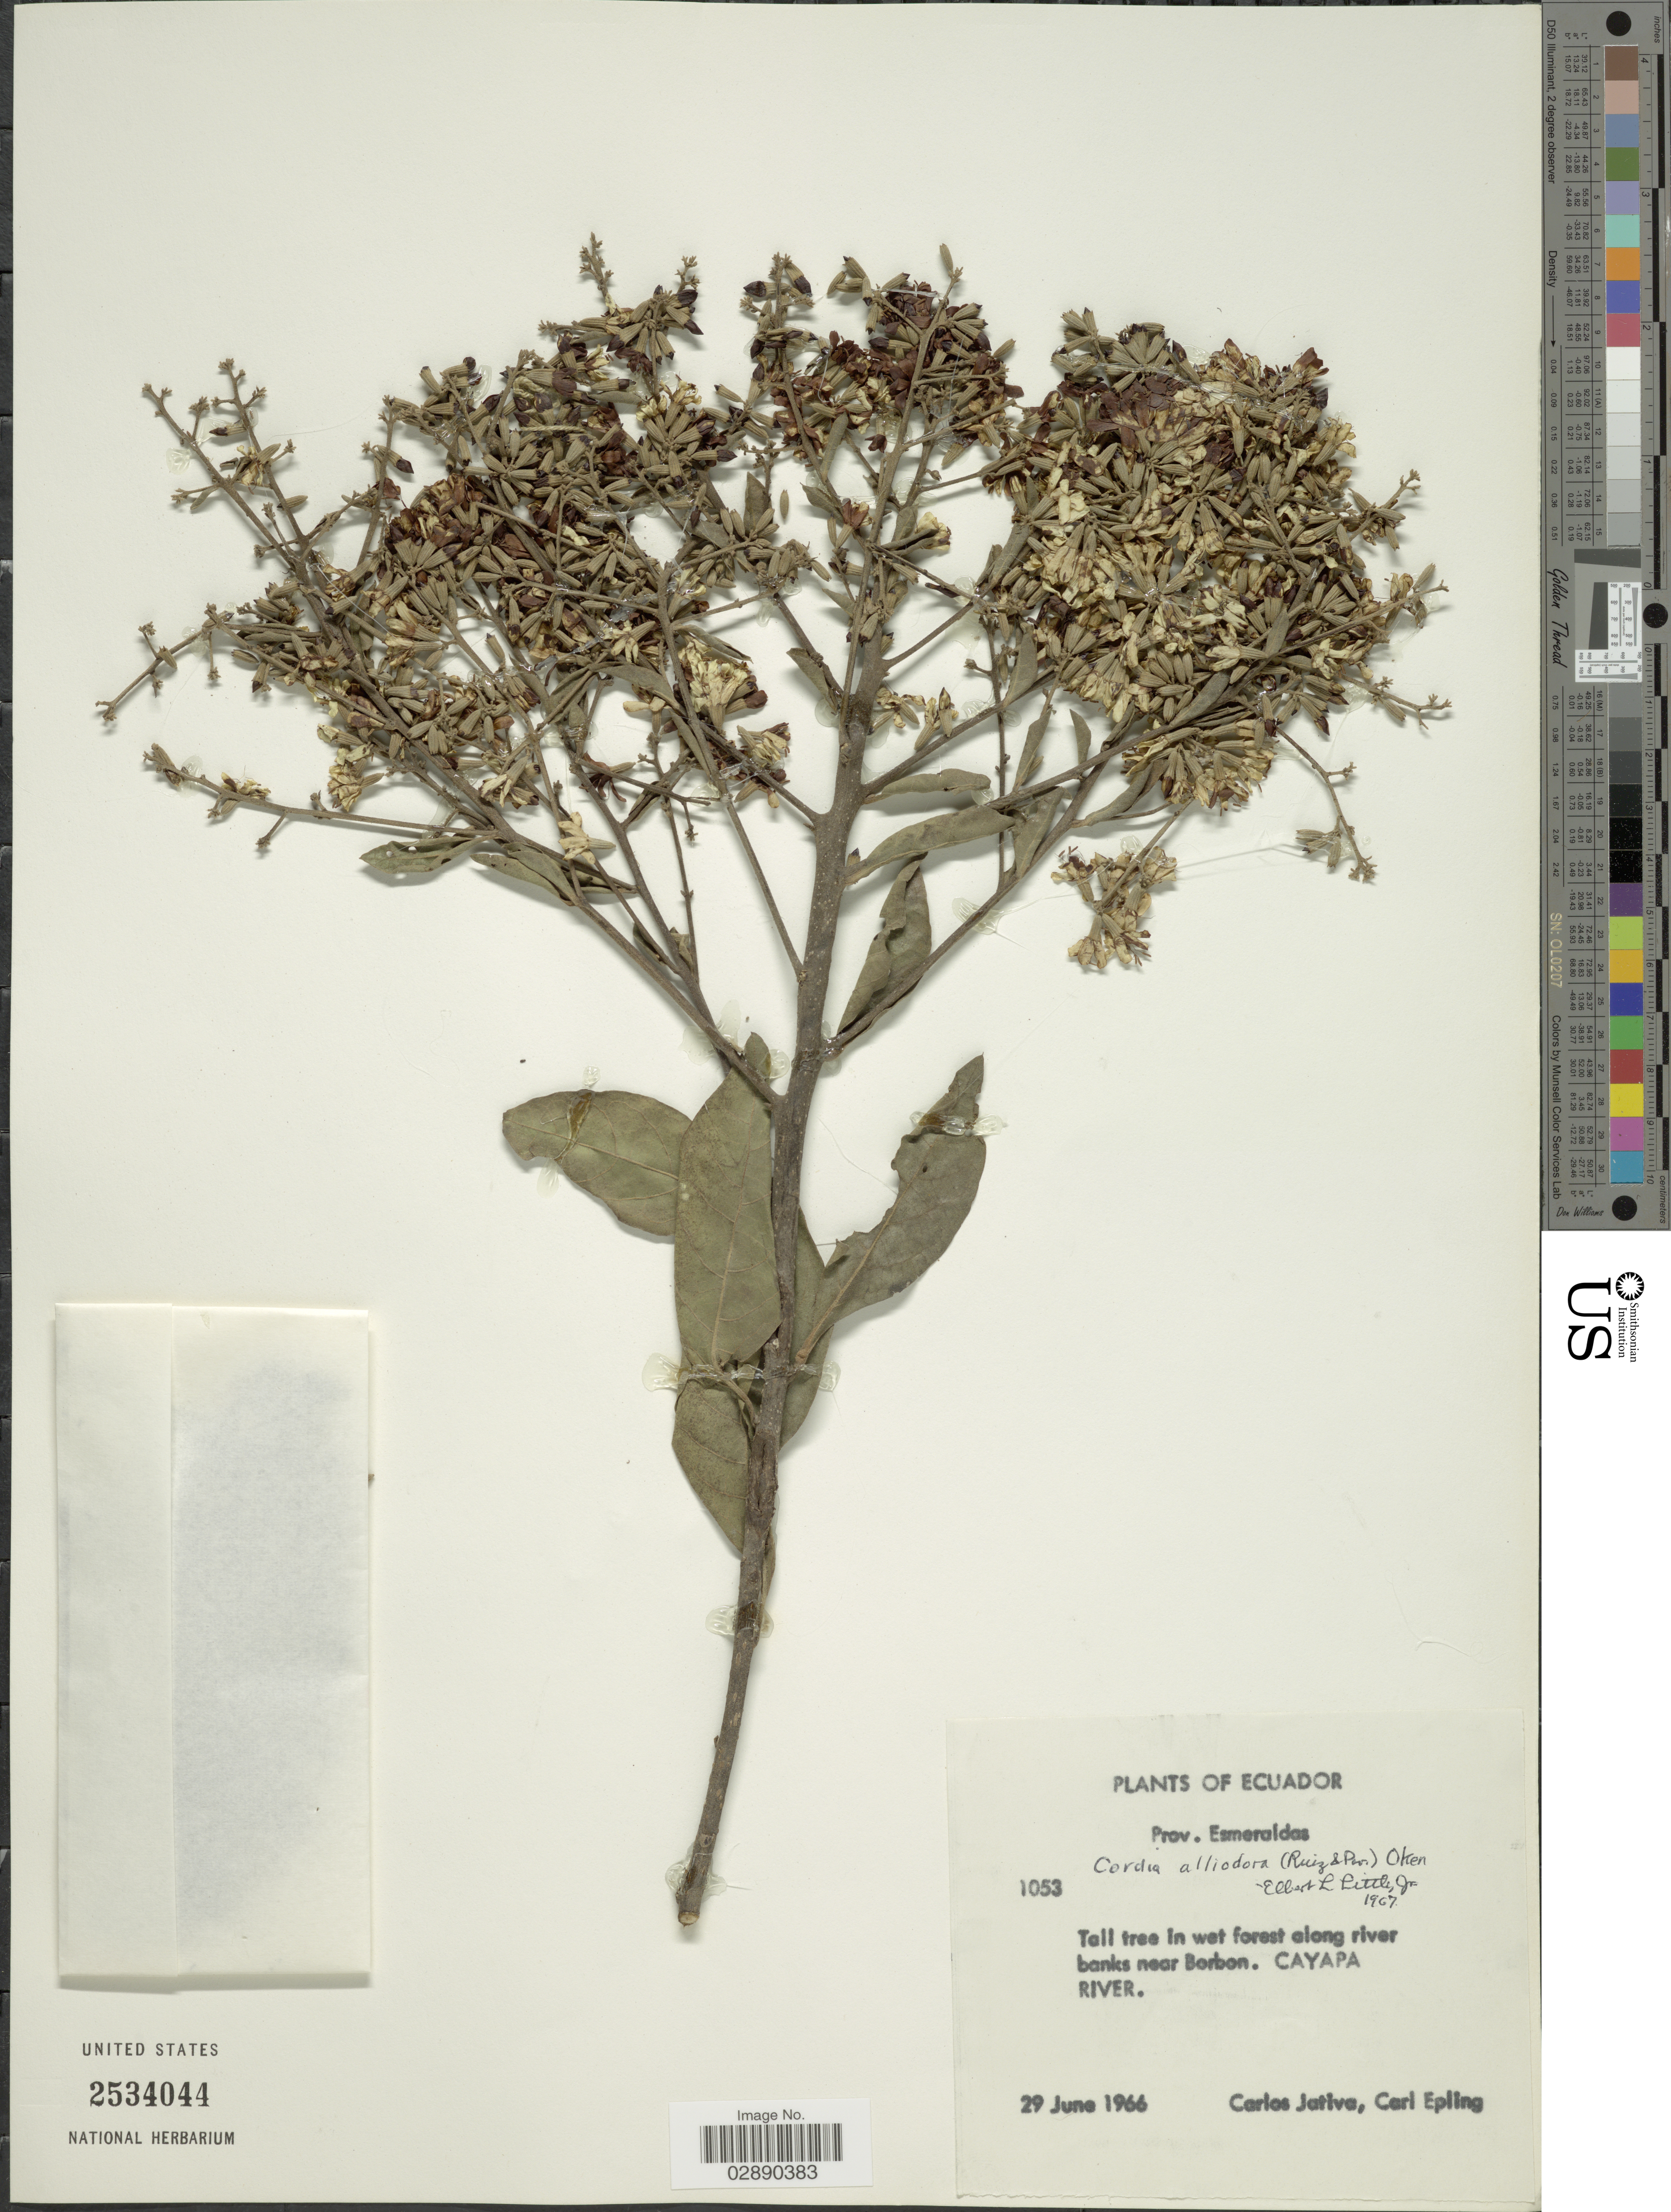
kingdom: Plantae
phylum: Tracheophyta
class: Magnoliopsida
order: Boraginales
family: Cordiaceae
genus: Cordia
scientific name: Cordia alliodora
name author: (Ruiz & Pav.) Oken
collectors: C. D. Játiva & C. C. Epling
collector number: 1053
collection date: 1966-06-29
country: Ecuador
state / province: Esmeraldas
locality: Prov. Esmeraldas. Tall tree in wet forest along river banks near Borbon. Cayapa River.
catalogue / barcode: US 2534044